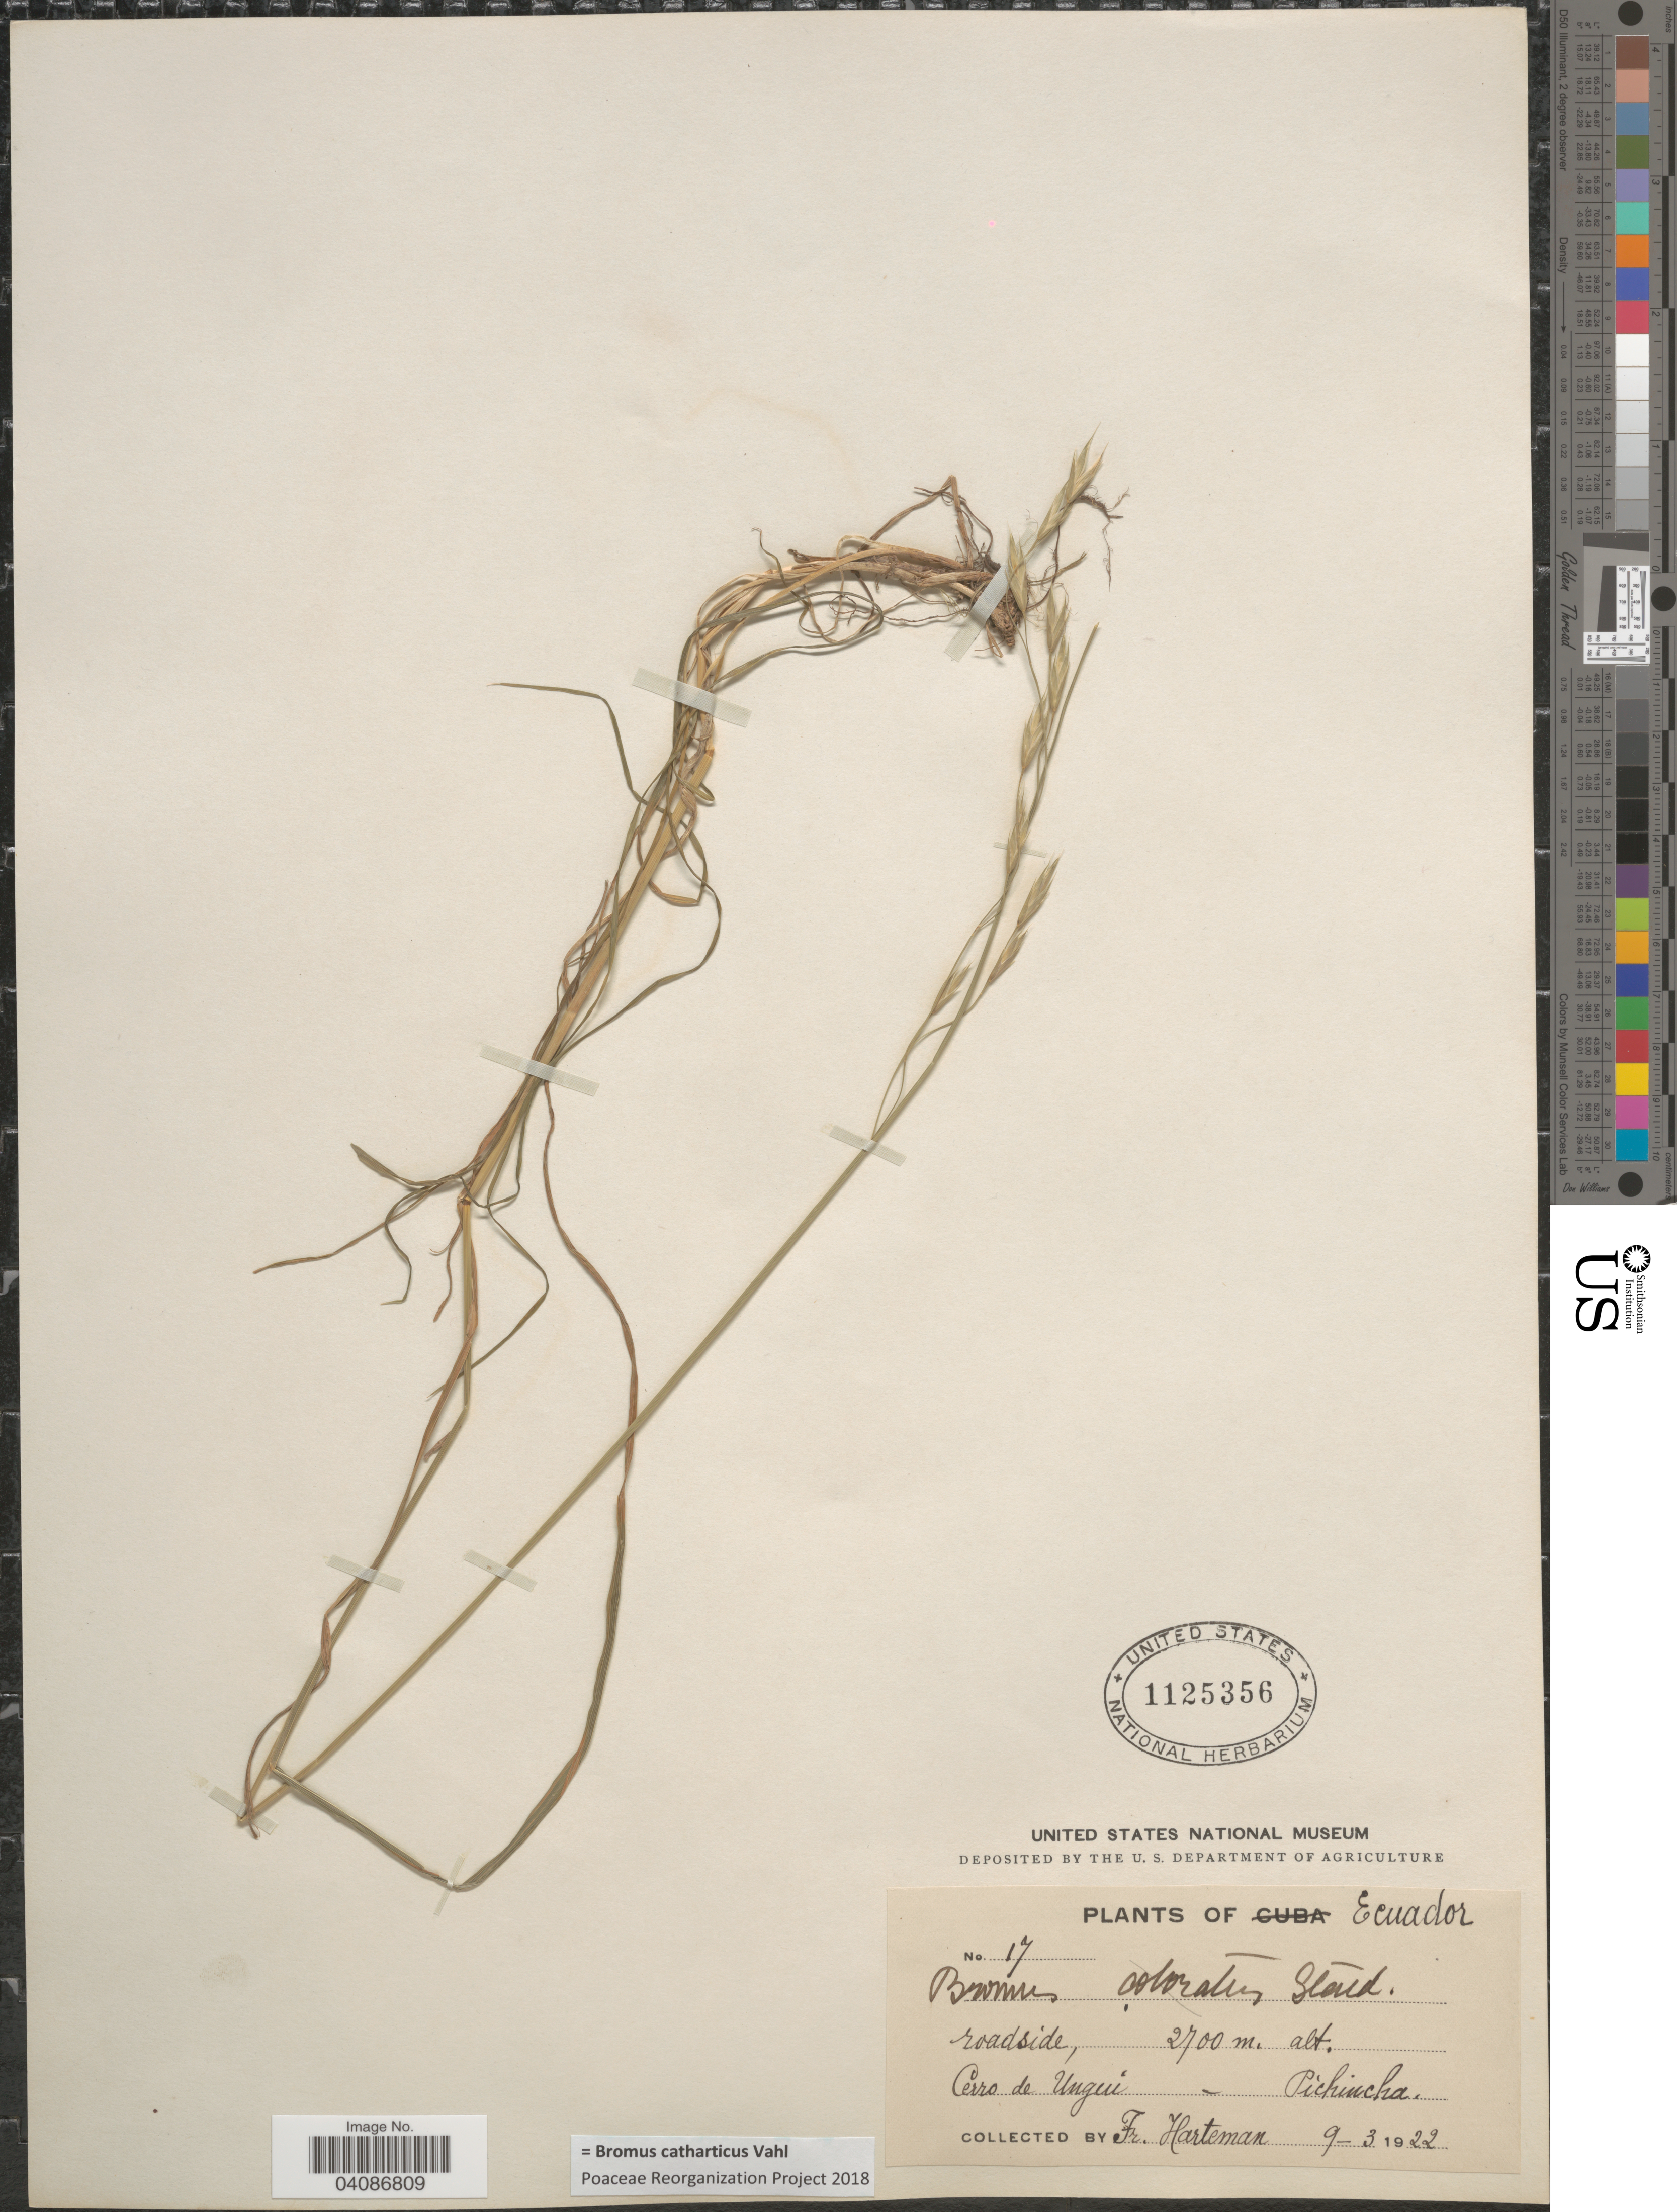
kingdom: Plantae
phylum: Tracheophyta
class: Liliopsida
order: Poales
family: Poaceae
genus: Bromus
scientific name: Bromus catharticus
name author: Vahl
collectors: Harteman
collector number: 17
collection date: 1922-03-09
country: Ecuador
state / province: Pichincha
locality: Cerro de Ungui.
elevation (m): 2700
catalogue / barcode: US 1125356